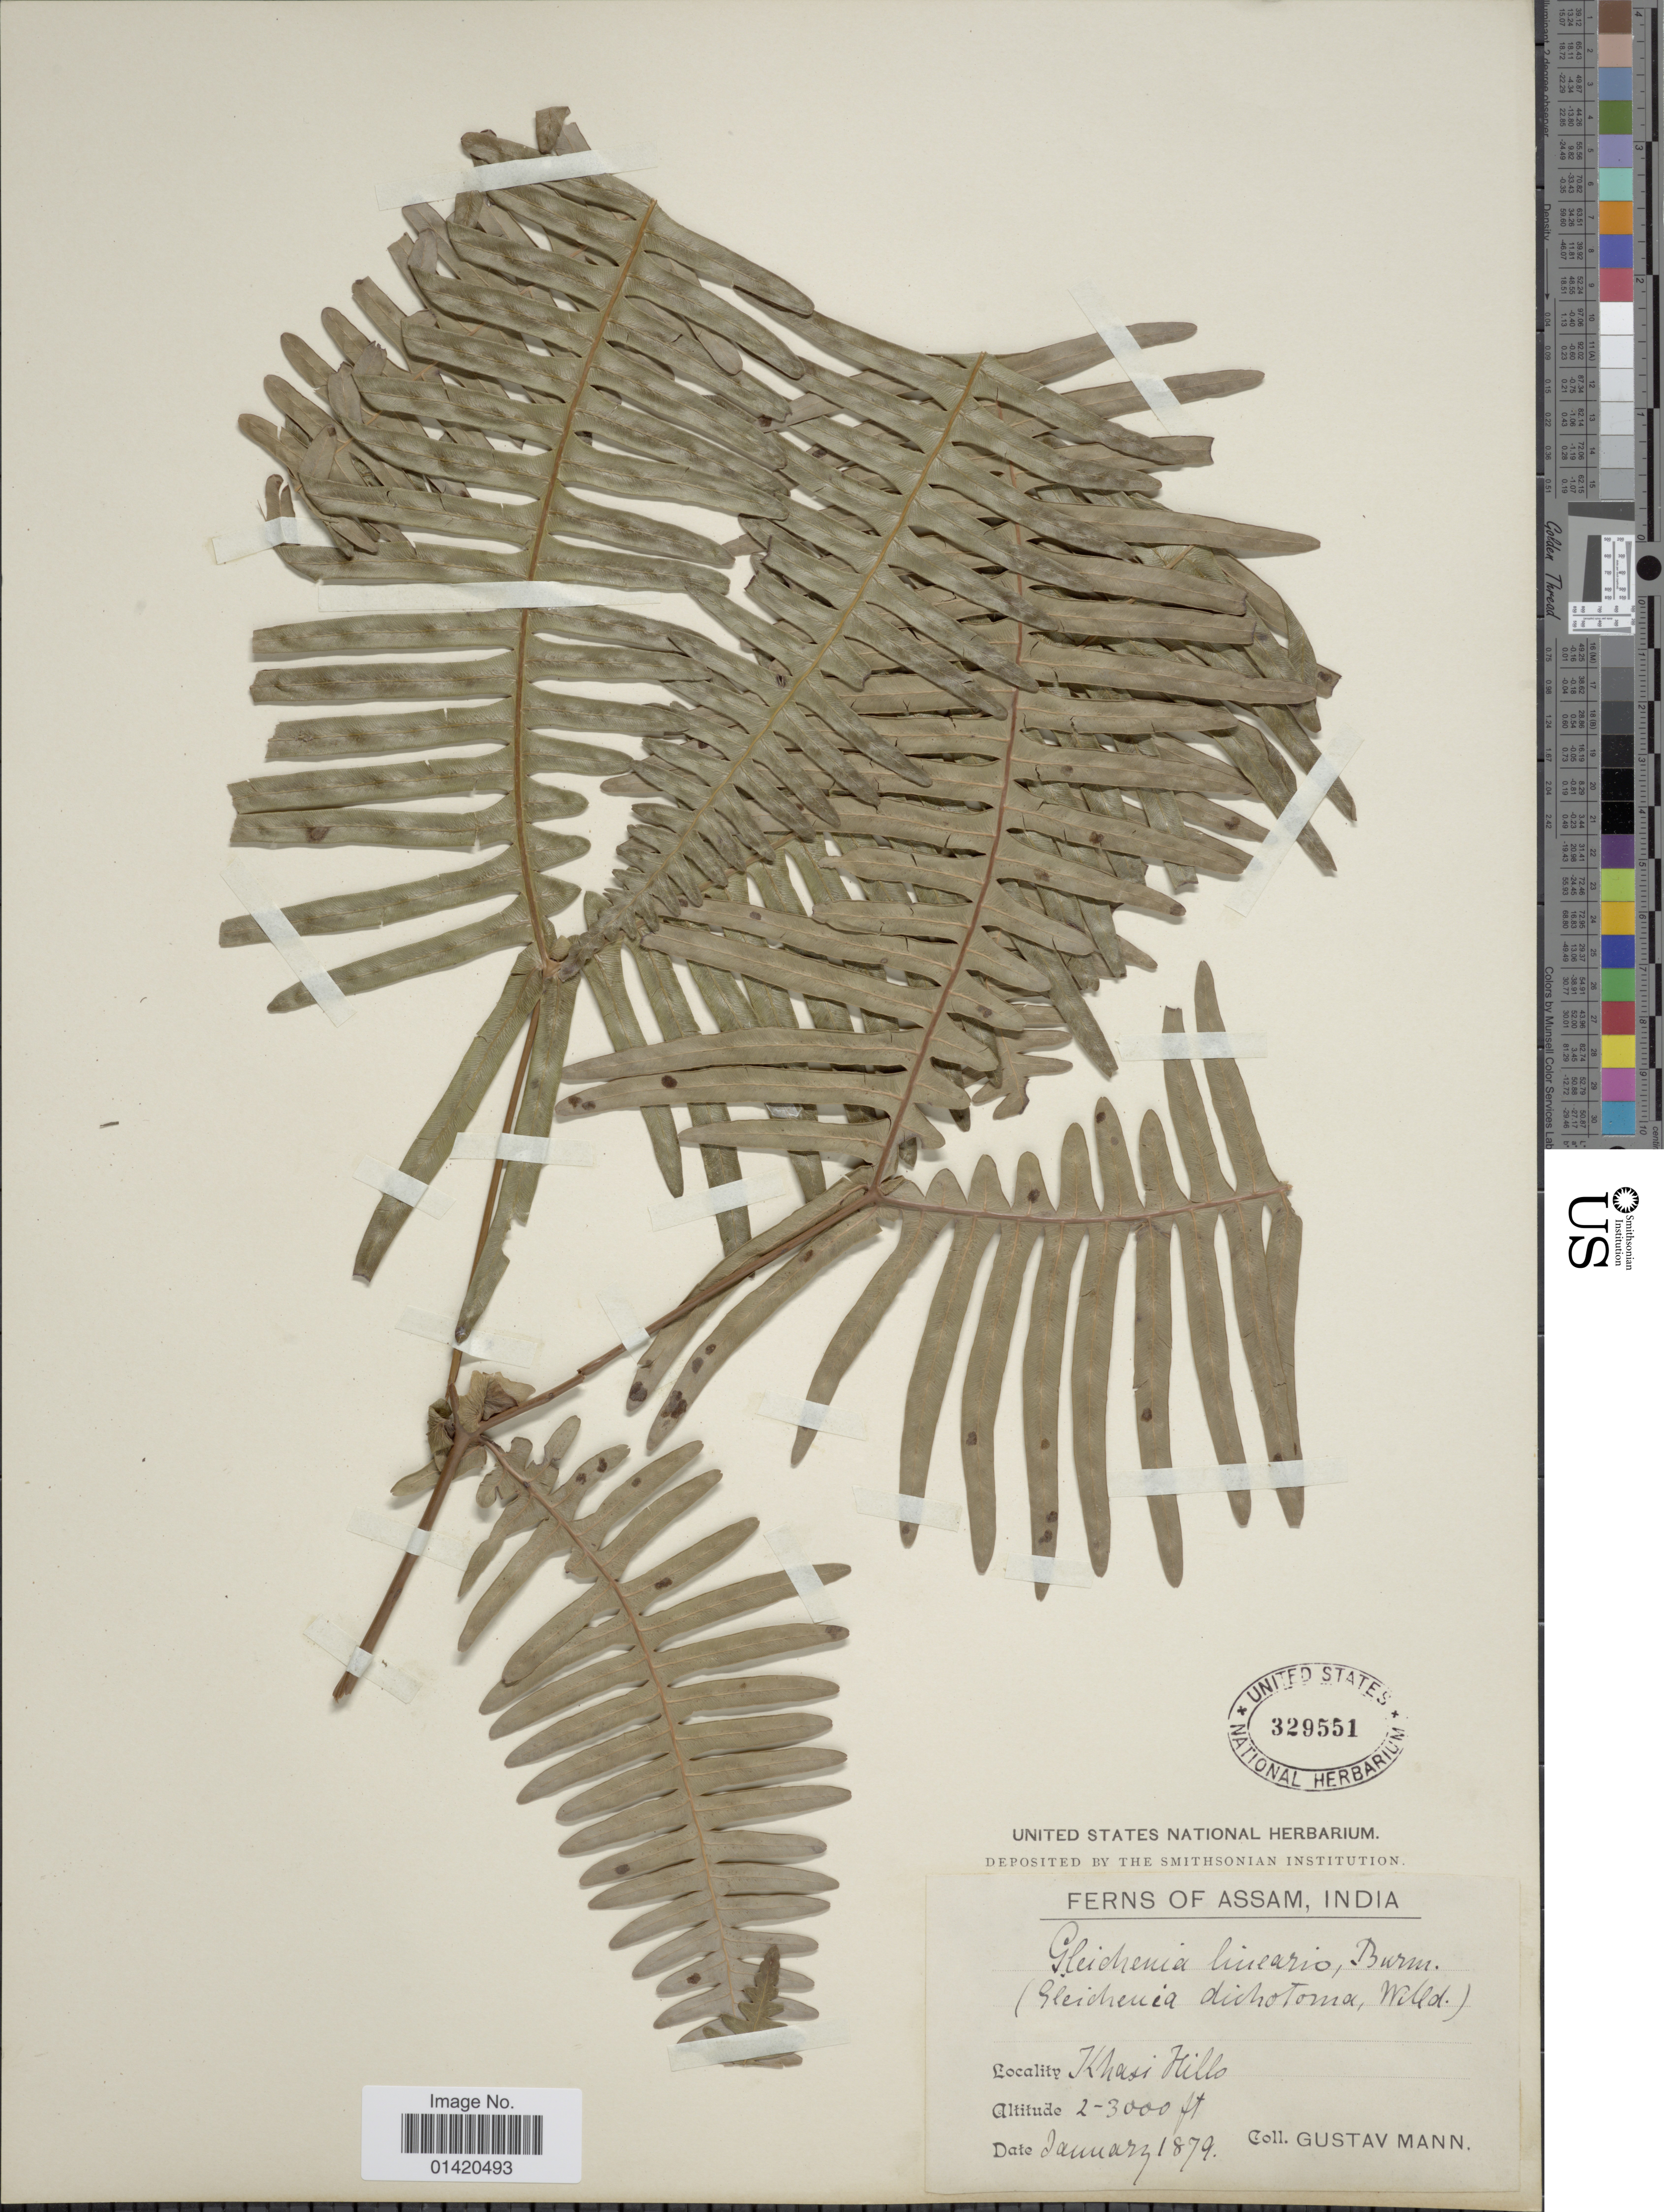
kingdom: Plantae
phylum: Tracheophyta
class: Polypodiopsida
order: Gleicheniales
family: Gleicheniaceae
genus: Dicranopteris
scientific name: Dicranopteris linearis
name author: (Burm. f.) Underw.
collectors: G. Mann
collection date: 1879-01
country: India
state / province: Meghalaya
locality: Khasi Hills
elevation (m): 610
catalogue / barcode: US 329551